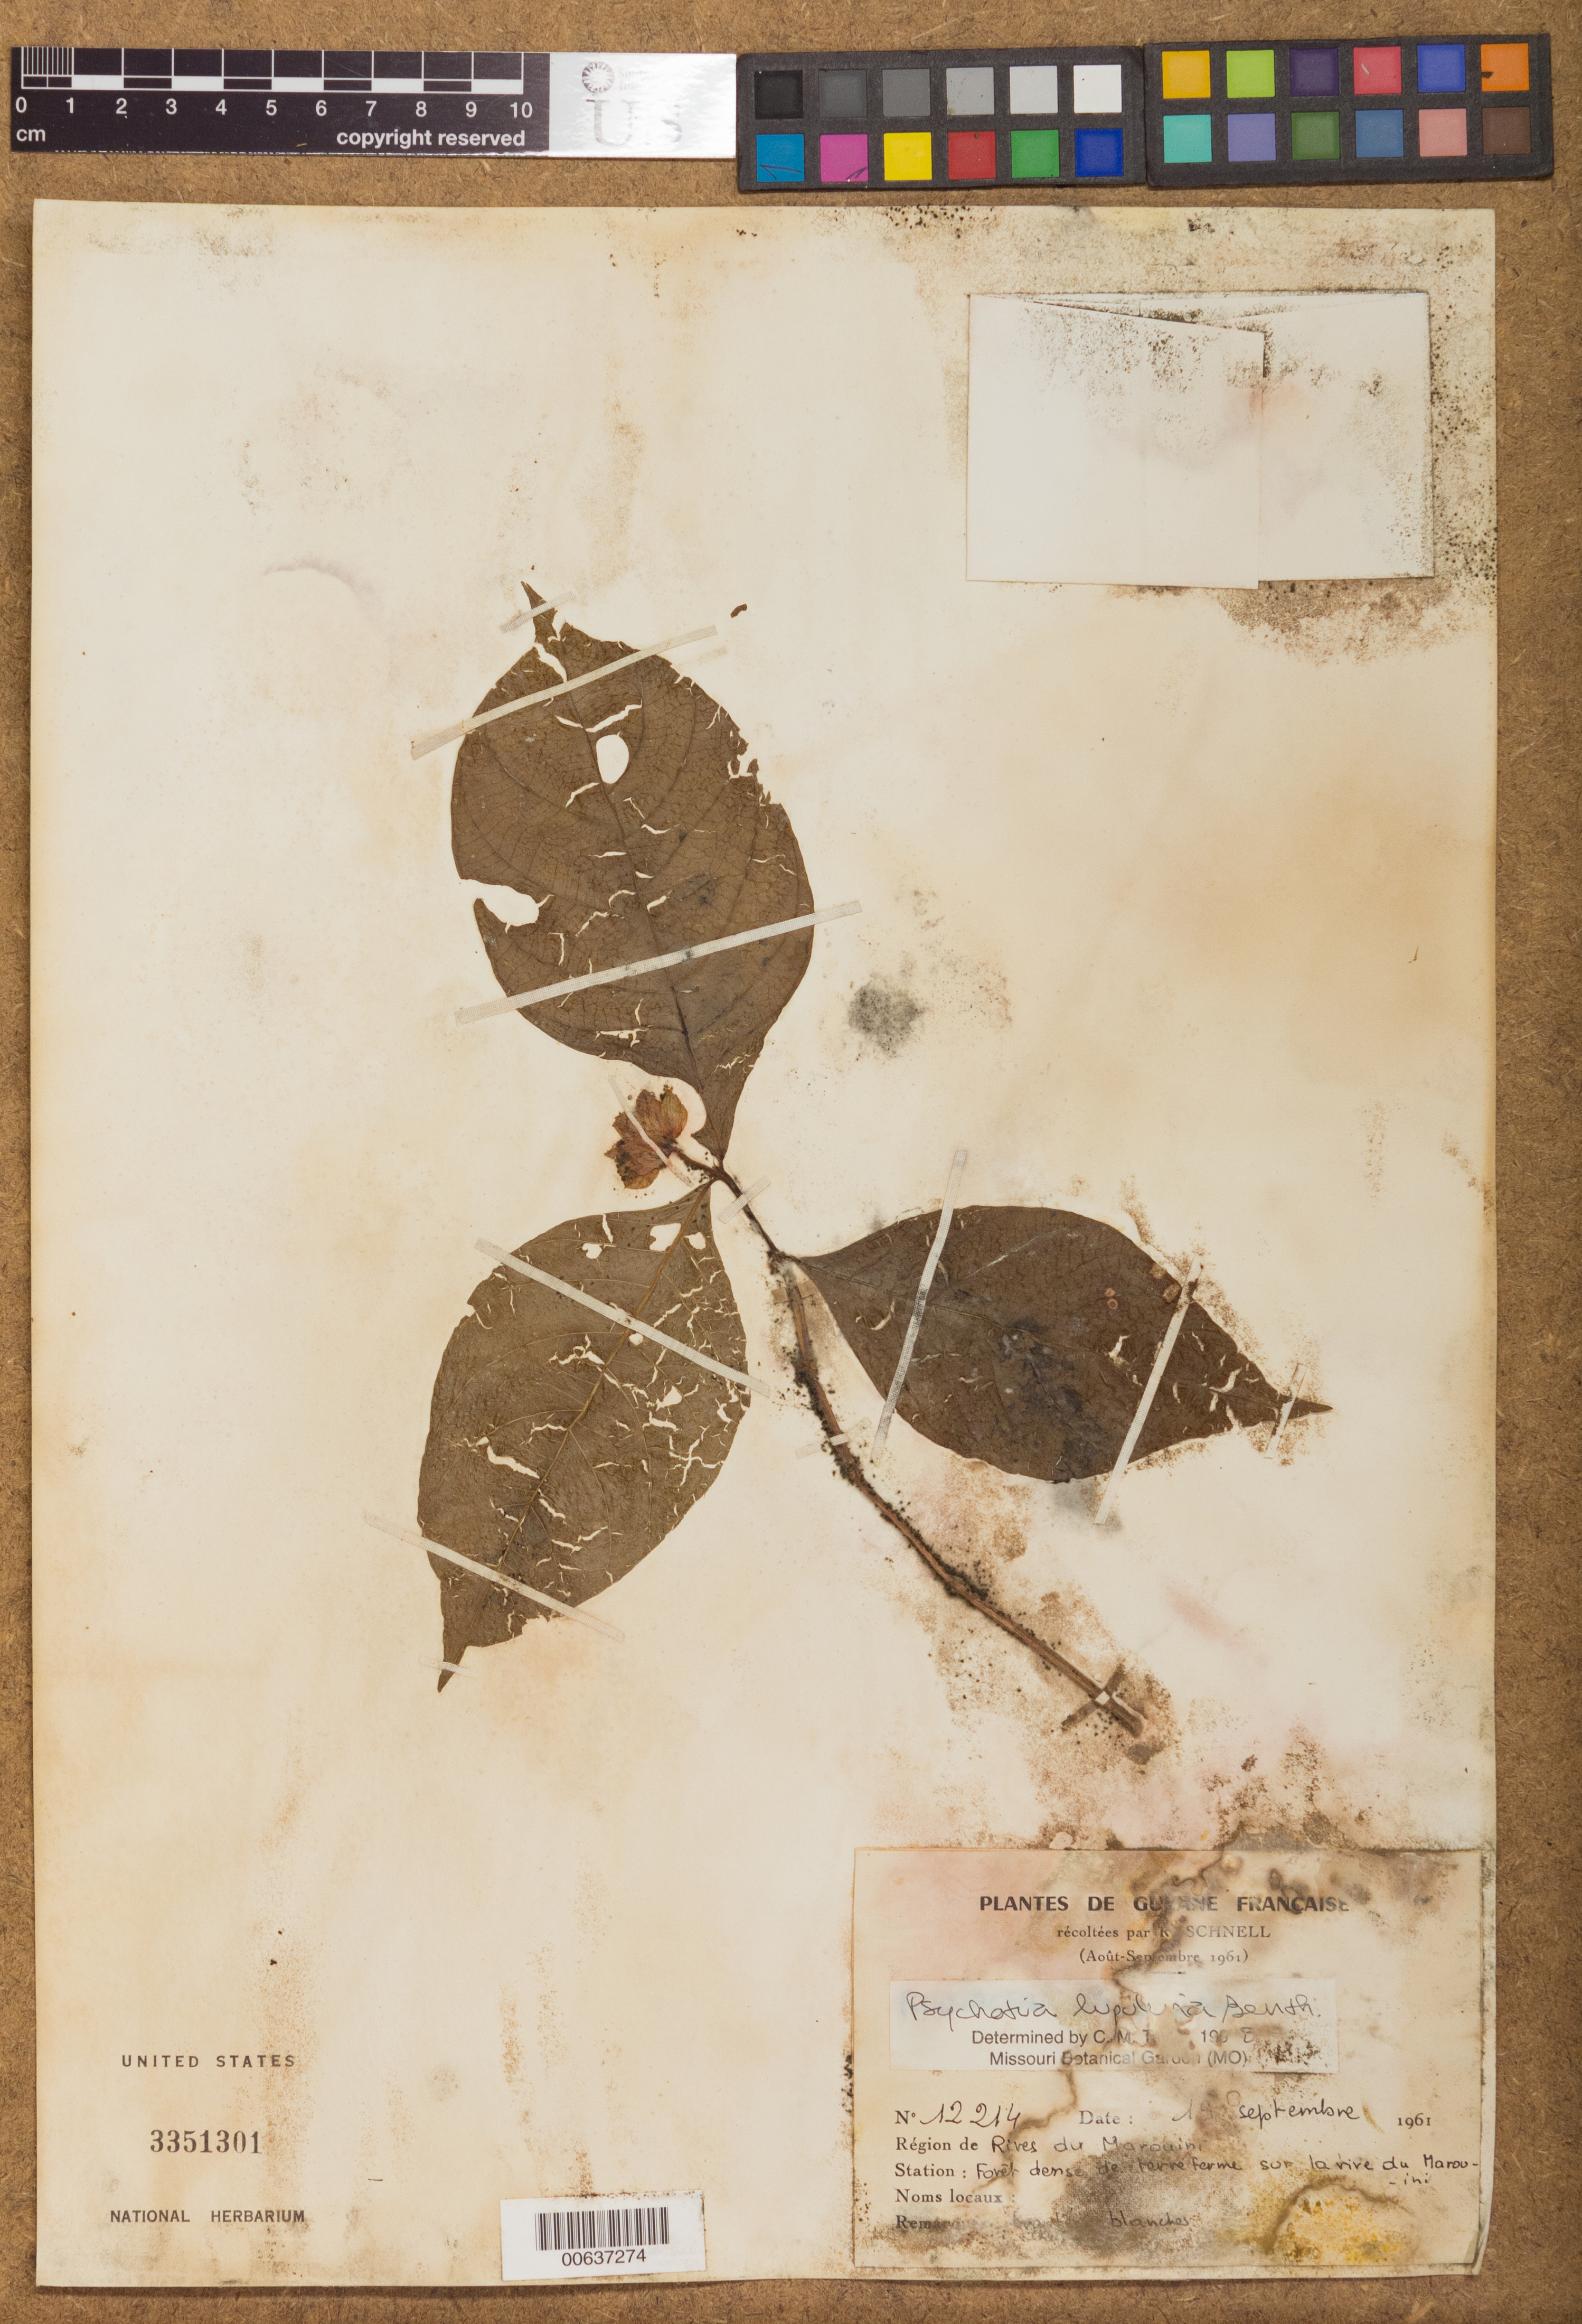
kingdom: Plantae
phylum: Tracheophyta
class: Magnoliopsida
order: Gentianales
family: Rubiaceae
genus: Psychotria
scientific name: Psychotria lupulina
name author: Benth.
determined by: Taylor, Charlotte M.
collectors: R. A. Schnell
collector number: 12214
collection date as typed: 19-Sep-61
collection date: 1961-09-19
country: French Guiana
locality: Marouini R.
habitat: Dense forest on terra firma along river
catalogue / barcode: US 3351301